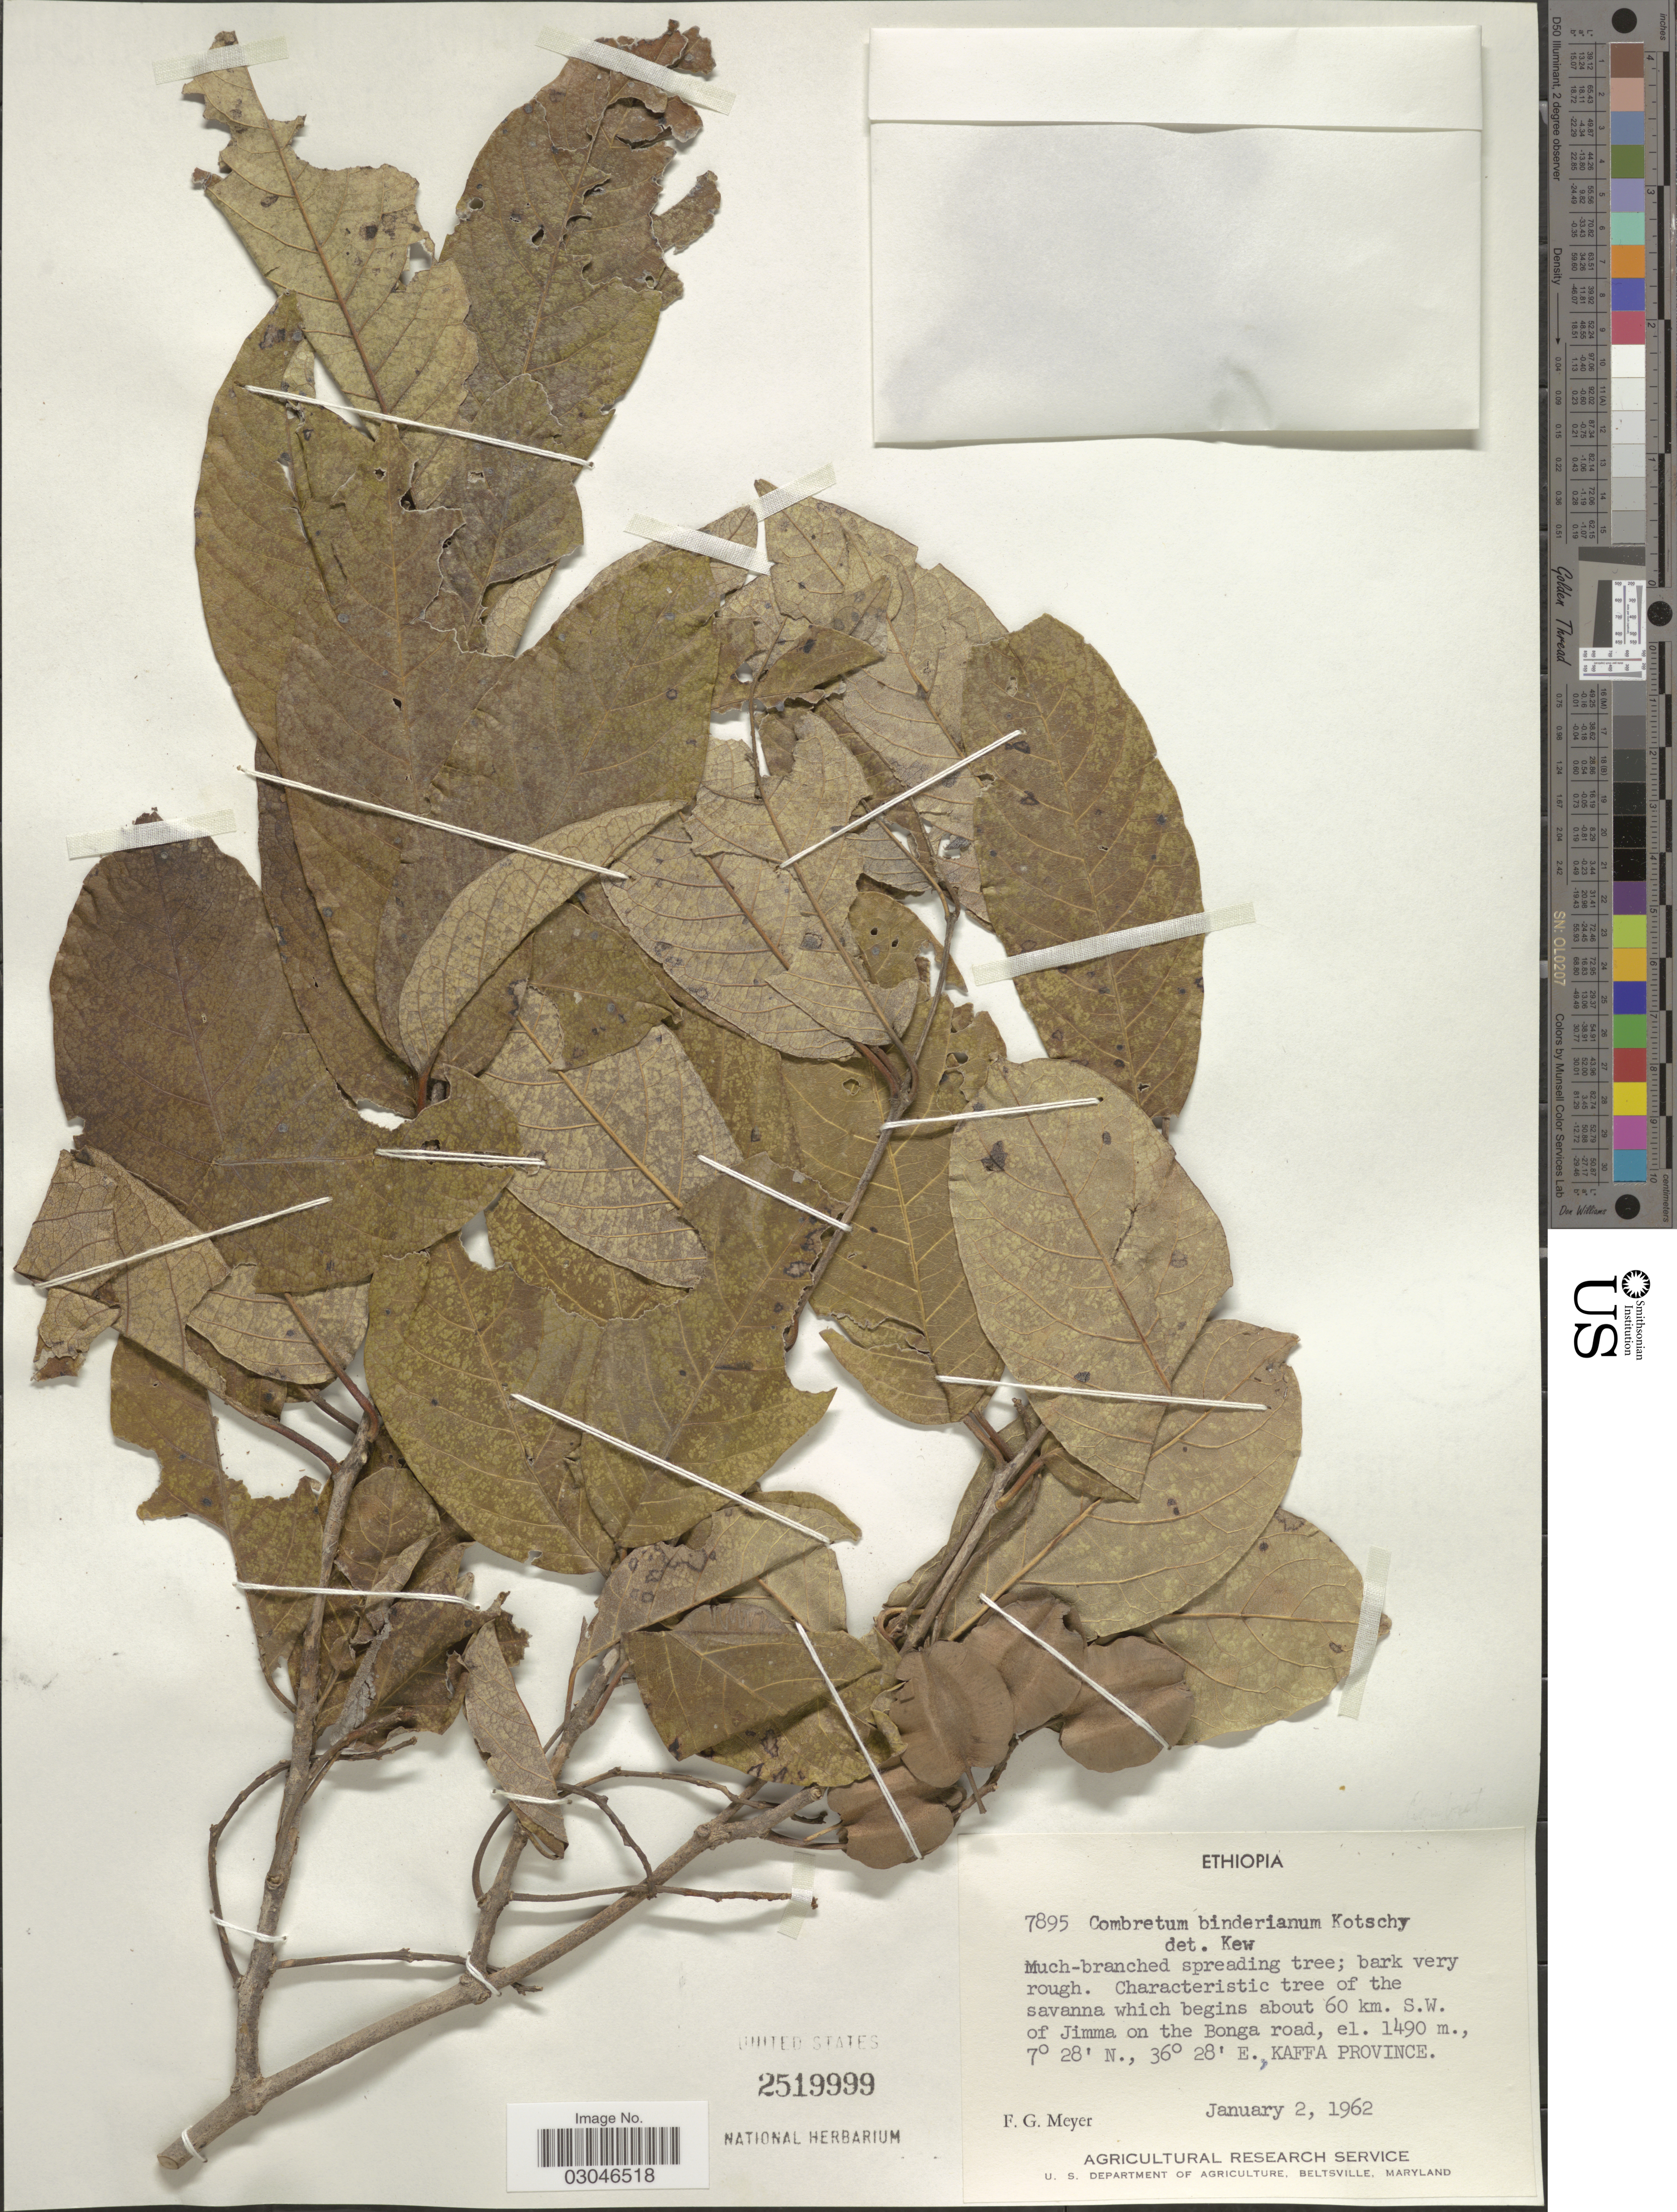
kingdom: Plantae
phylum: Tracheophyta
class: Magnoliopsida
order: Myrtales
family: Combretaceae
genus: Combretum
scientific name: Combretum binderianum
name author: Kotschy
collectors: F. G. Meyer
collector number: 7895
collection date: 1962-01-02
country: Ethiopia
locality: About 60 km. S.W. of Jimma on the Bonga road, Kaffa Province.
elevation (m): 1490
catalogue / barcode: US 2519999